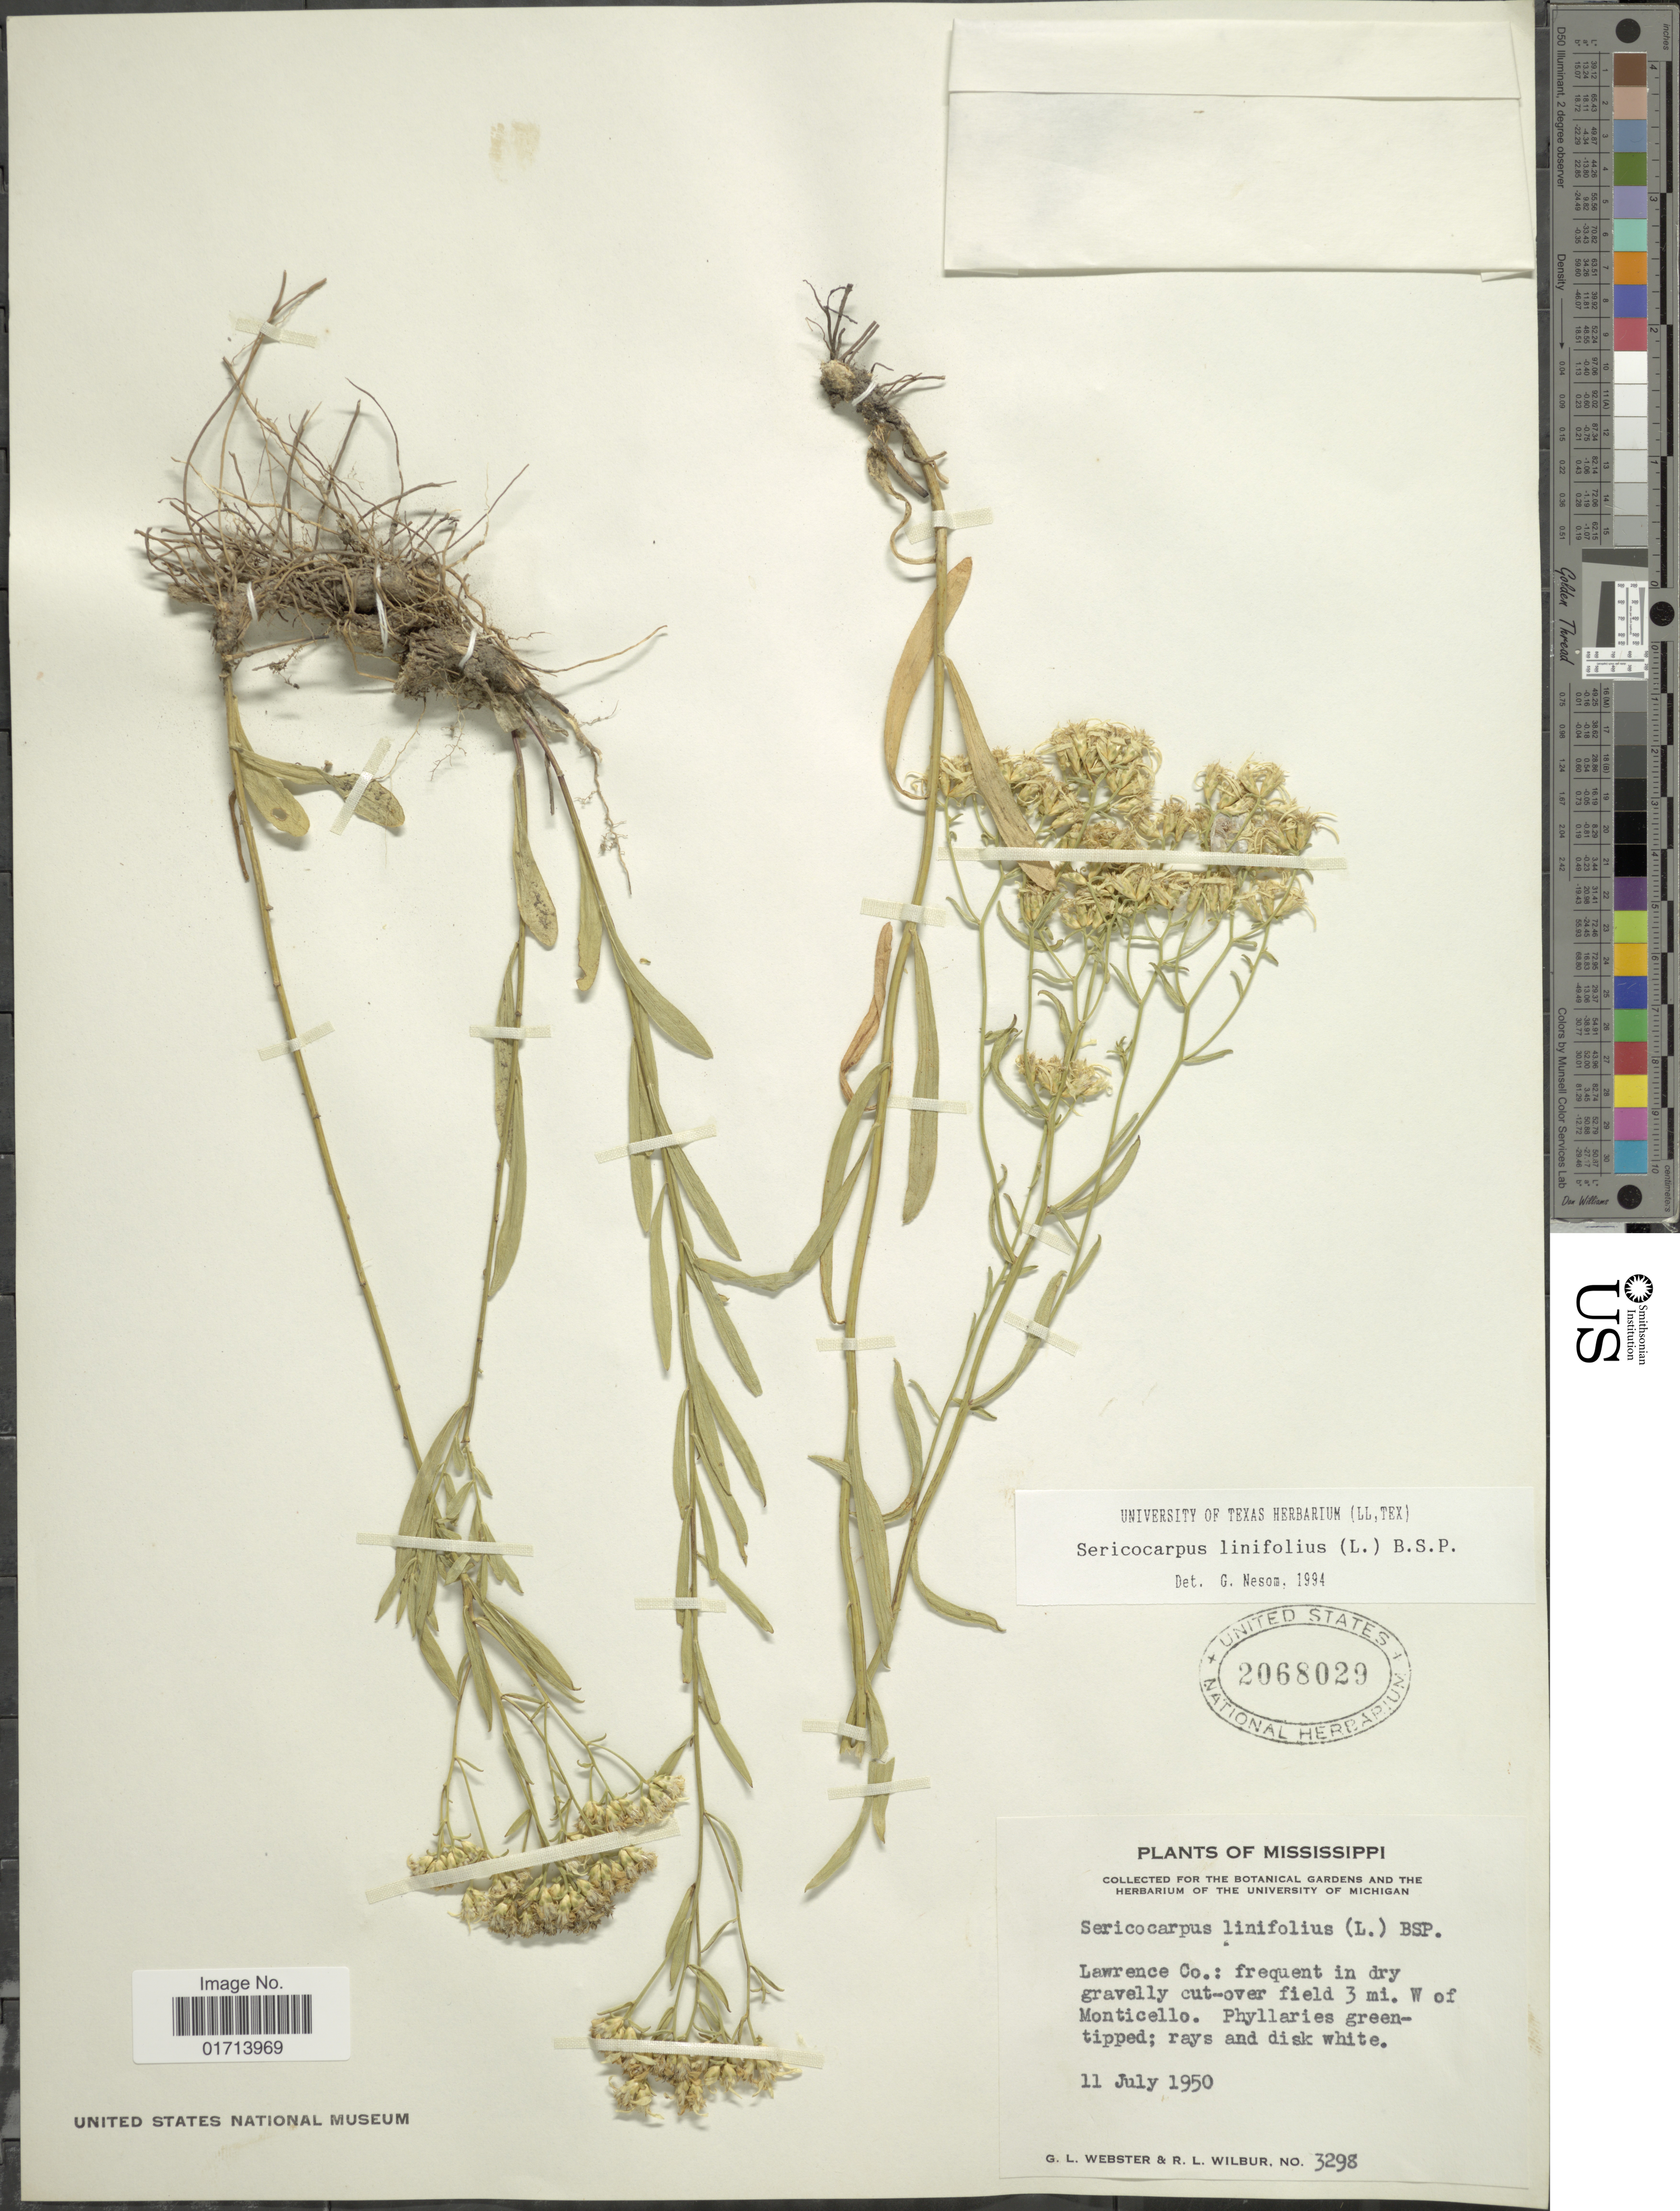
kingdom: Plantae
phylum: Tracheophyta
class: Magnoliopsida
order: Asterales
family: Asteraceae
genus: Sericocarpus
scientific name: Sericocarpus linifolius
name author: (L.) Britton, Stearns & Poggenb.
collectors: G. L. Webster & R. L. Wilbur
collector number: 3298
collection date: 1950-07-11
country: United States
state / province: Mississippi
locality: Lawrence Co.: frequent in dry gravelly cut-over field 3 mi. W. of Monticello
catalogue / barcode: US 2068029